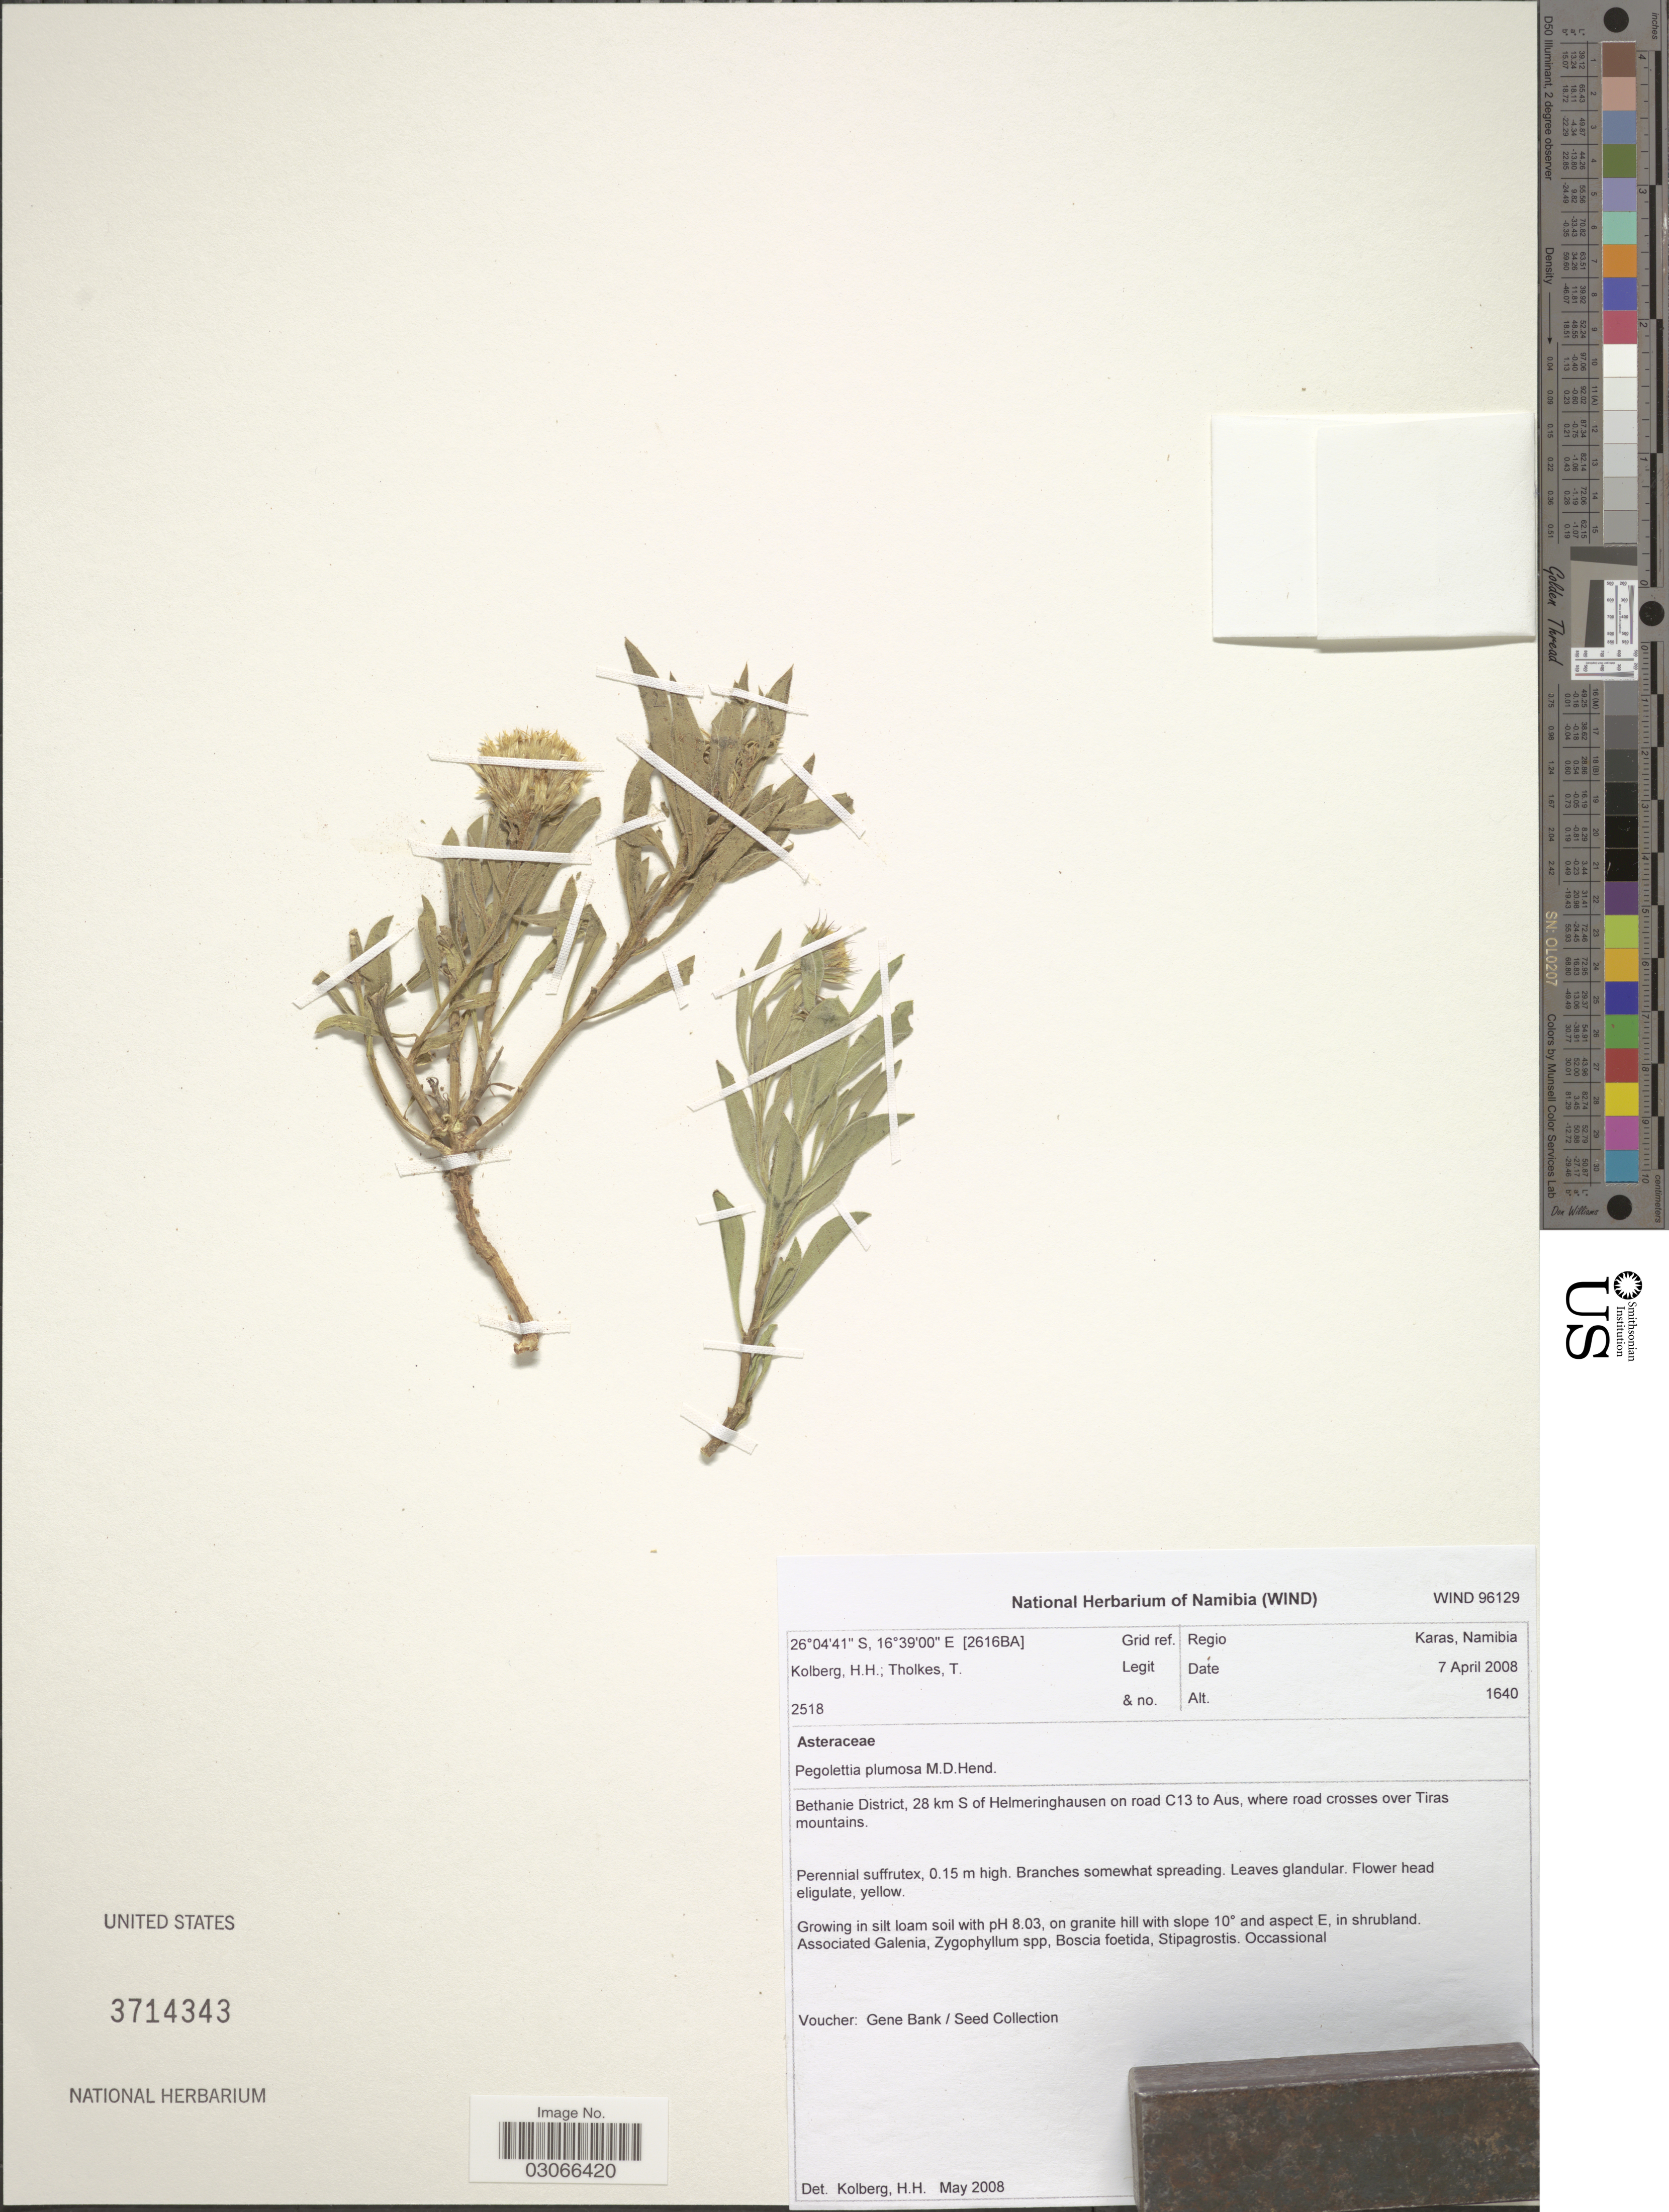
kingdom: Plantae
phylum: Tracheophyta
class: Magnoliopsida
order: Asterales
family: Asteraceae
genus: Pegolettia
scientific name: Pegolettia plumosa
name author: M.D. Hend.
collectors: H. H. Kolberg & T. Tholkes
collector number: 2518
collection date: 2008-04-07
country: Namibia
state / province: Karas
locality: [2616BA] Grid ref. Regio Karas. Bethanie District, 28 km S of Helmeringhausen on road C 13 to Aus, where road crosses over Tiras mountains.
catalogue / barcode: US 3714343